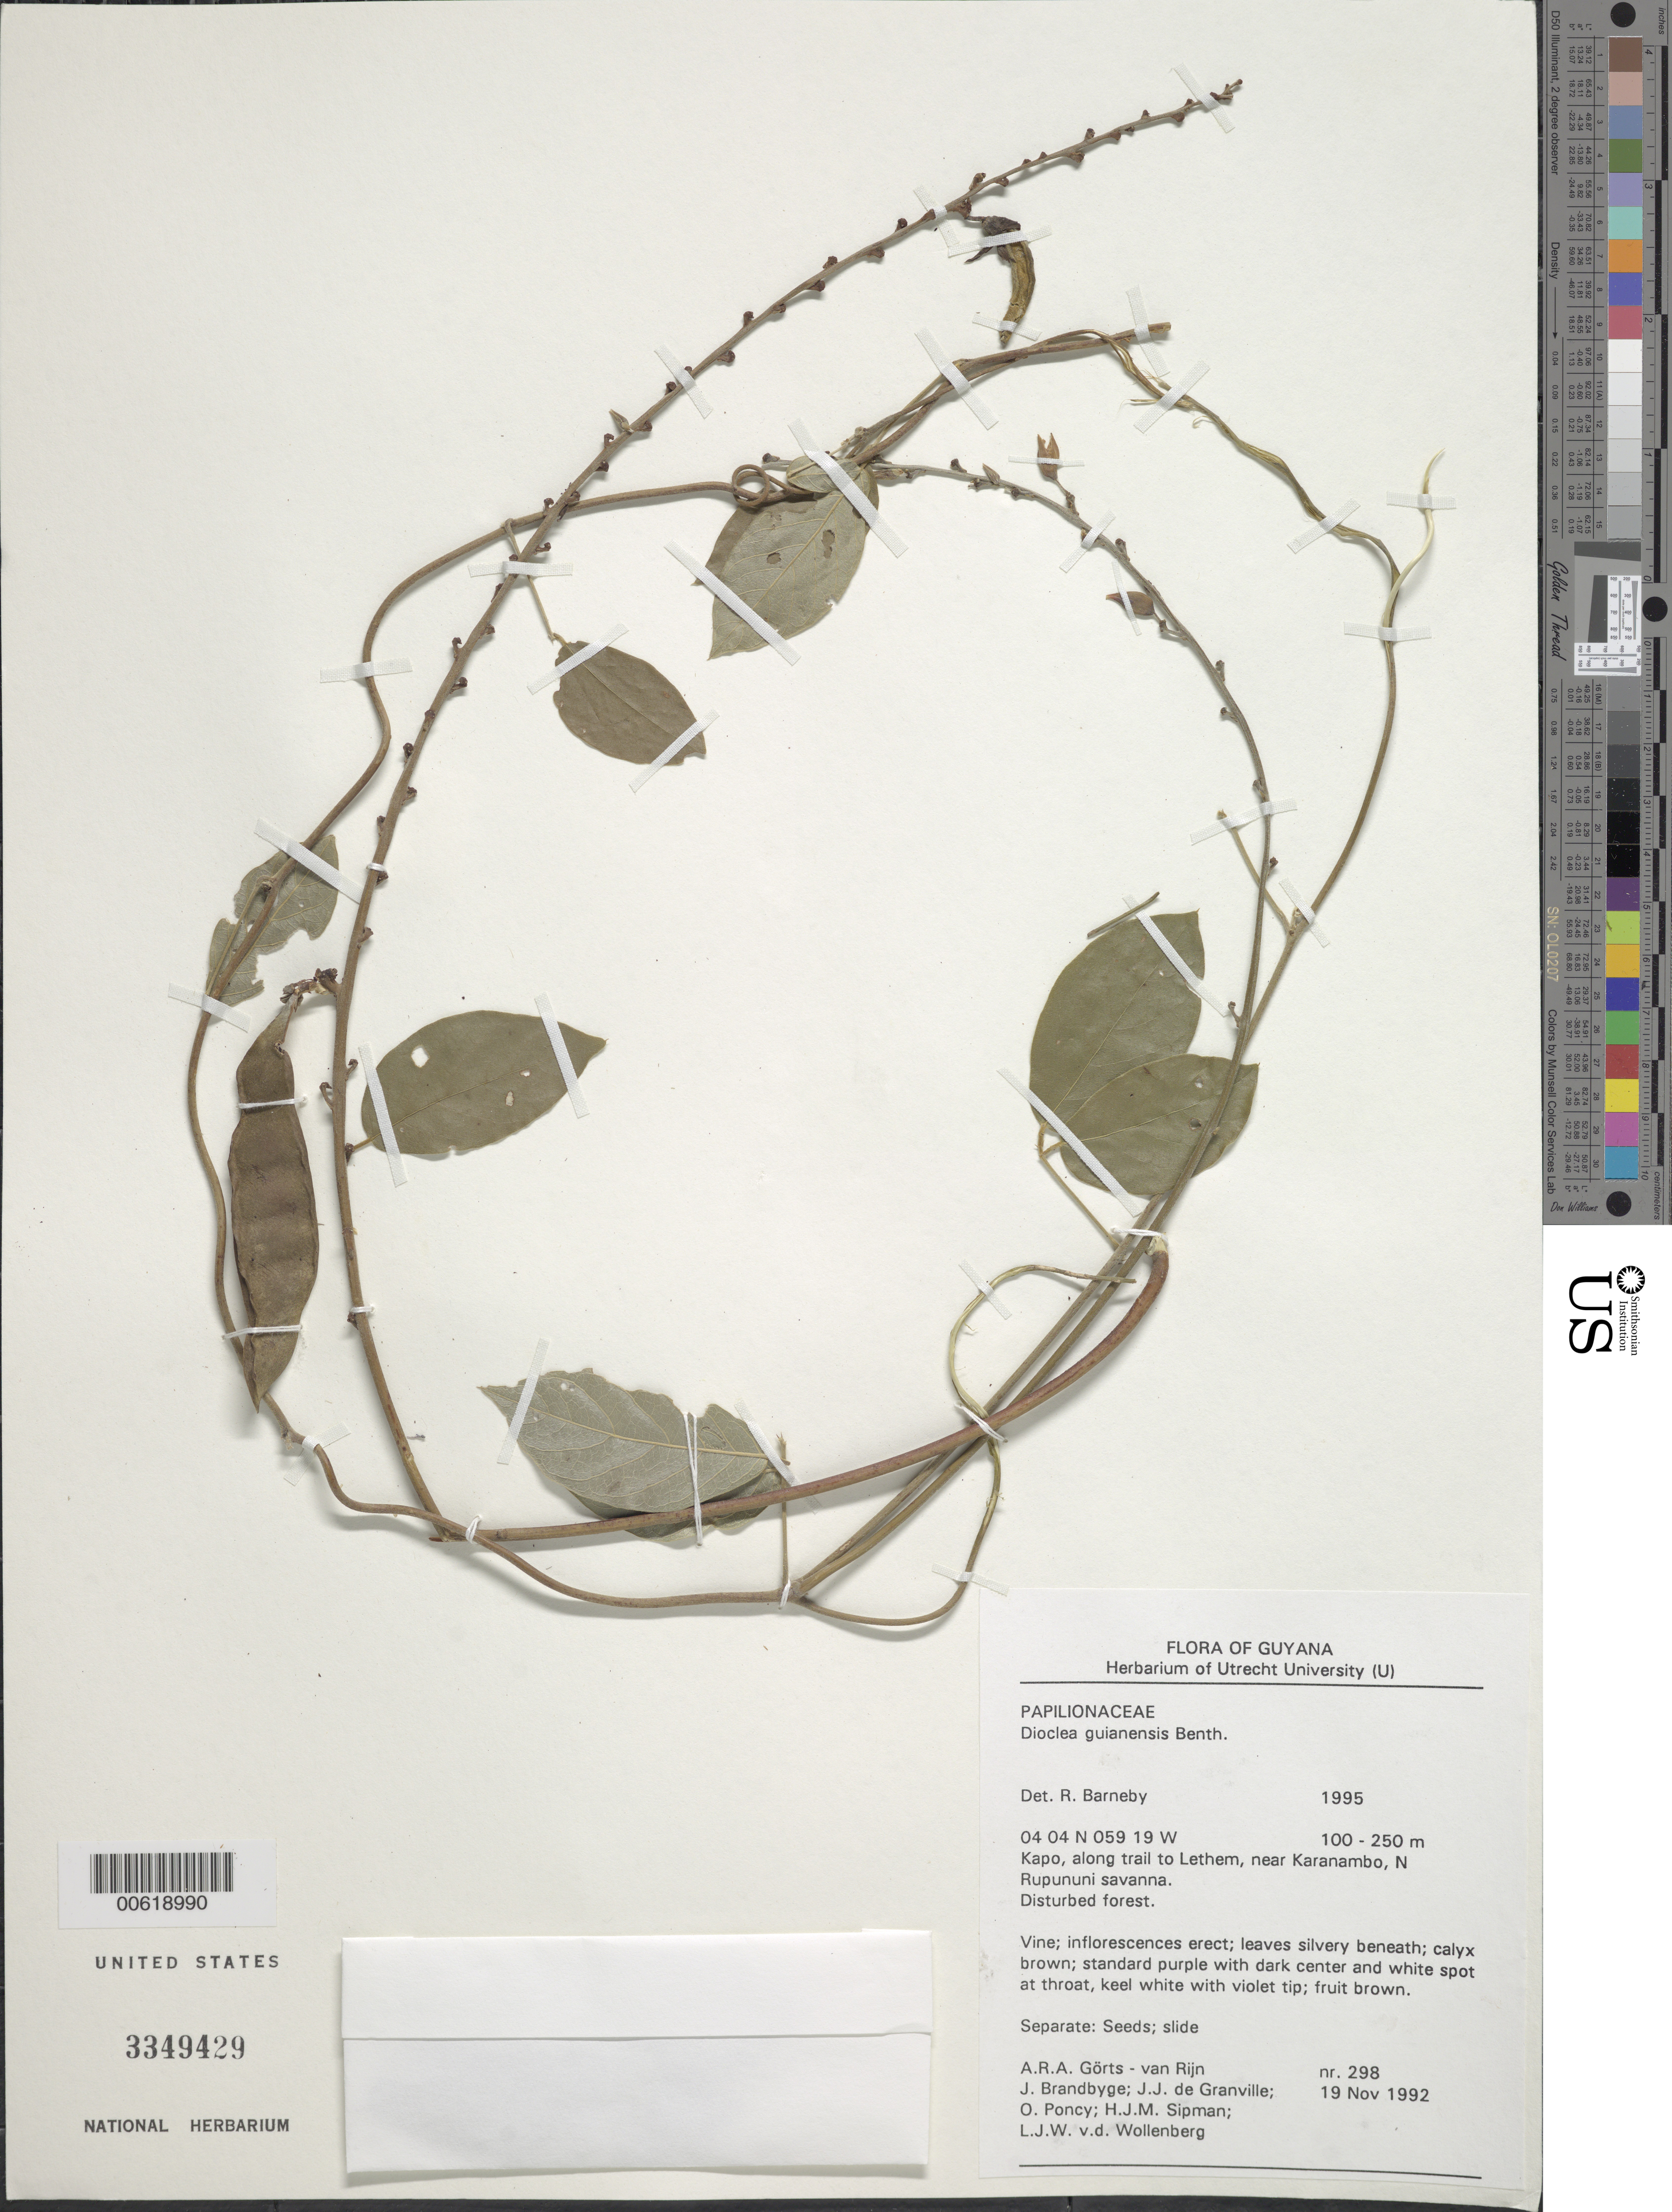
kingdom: Plantae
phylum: Tracheophyta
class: Magnoliopsida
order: Fabales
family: Fabaceae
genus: Dioclea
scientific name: Dioclea guianensis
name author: Benth.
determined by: Barneby, Rupert C., (NY)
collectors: A. .R. A. Görts-van Rijn, J. Brandbyge, J.-J. de Granville, O. Poncy, H. J. M. Sipman & L. van der Wollenberg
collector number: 298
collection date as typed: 19-Nov-92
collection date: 1992-11-19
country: Guyana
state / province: U. Takutu-U. Essequibo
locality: Kapo, along trail to Lethem, near Karanambo, N. Rupununi Savanna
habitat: Disturbed forest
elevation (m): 100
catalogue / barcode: US 3349429